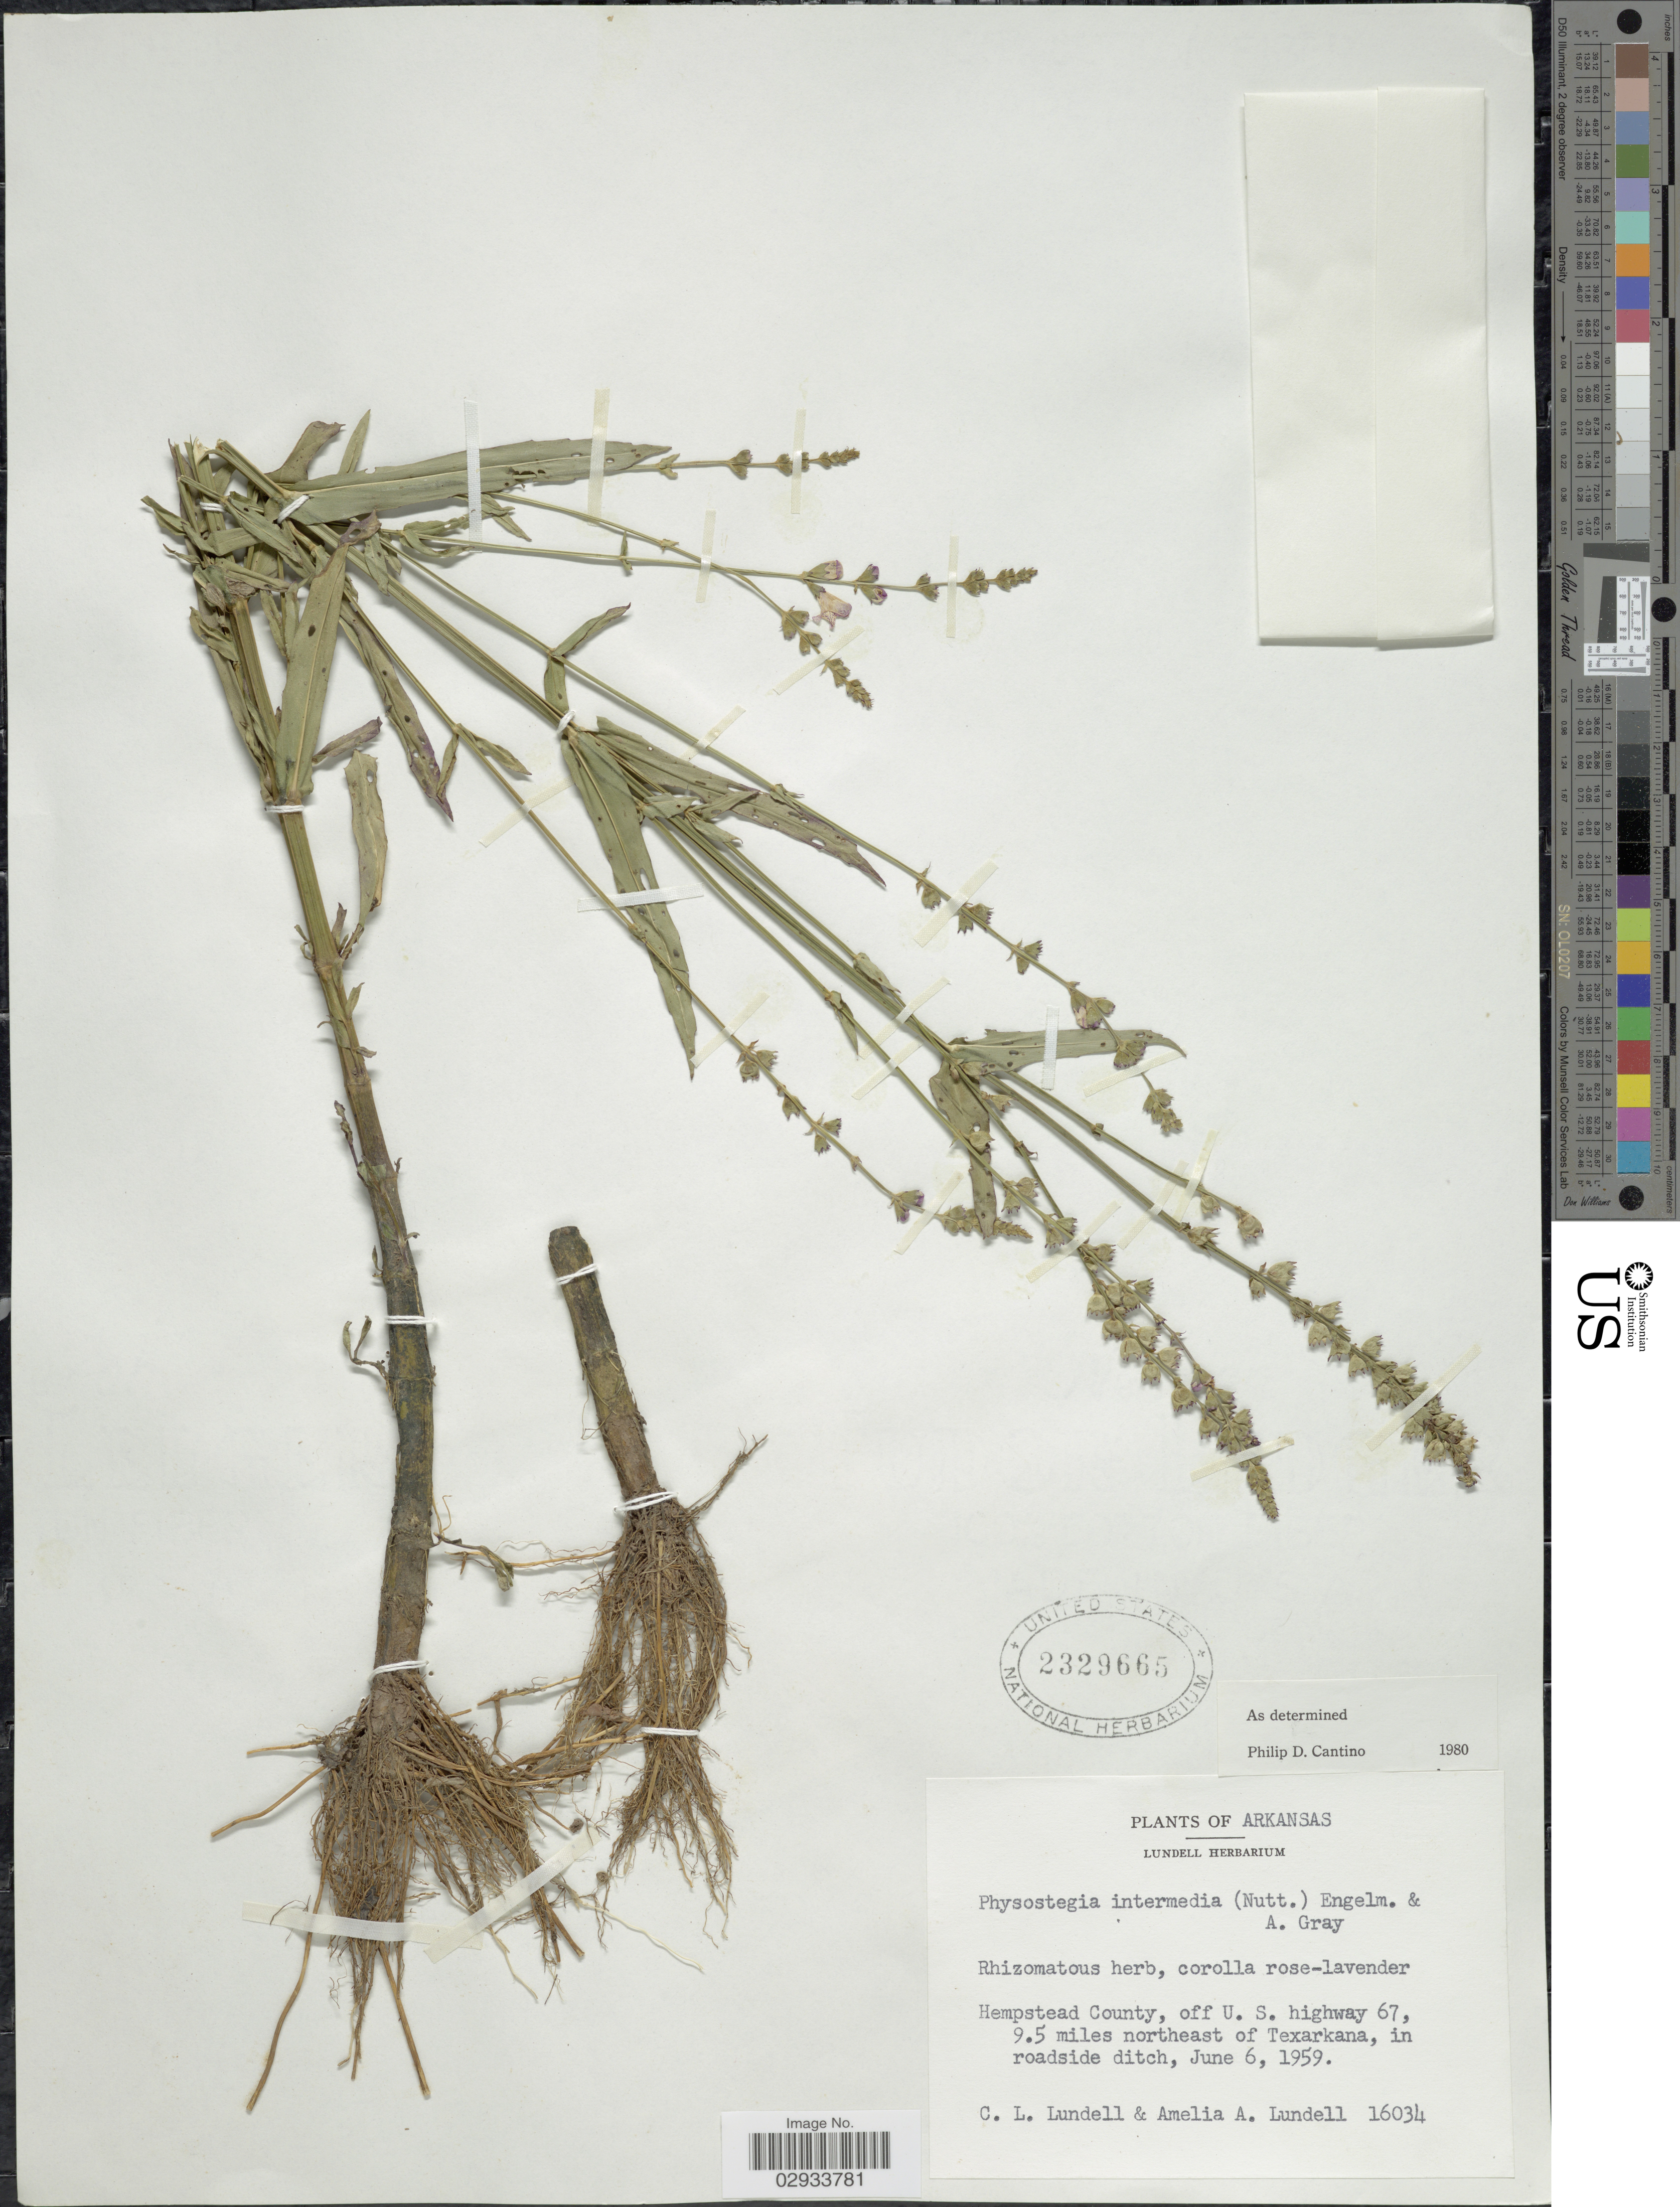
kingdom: Plantae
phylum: Tracheophyta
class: Magnoliopsida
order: Lamiales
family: Lamiaceae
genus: Physostegia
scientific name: Physostegia intermedia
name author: (Nutt.) Engelm. & A. Gray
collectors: C. L. Lundell & A. A. Lundell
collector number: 16034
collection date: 1959-06-06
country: United States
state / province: Arkansas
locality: Hempstead County, off U. S. highway 67, 9.5 miles northeast of Texarkana, in roadside ditch.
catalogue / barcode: US 2329665